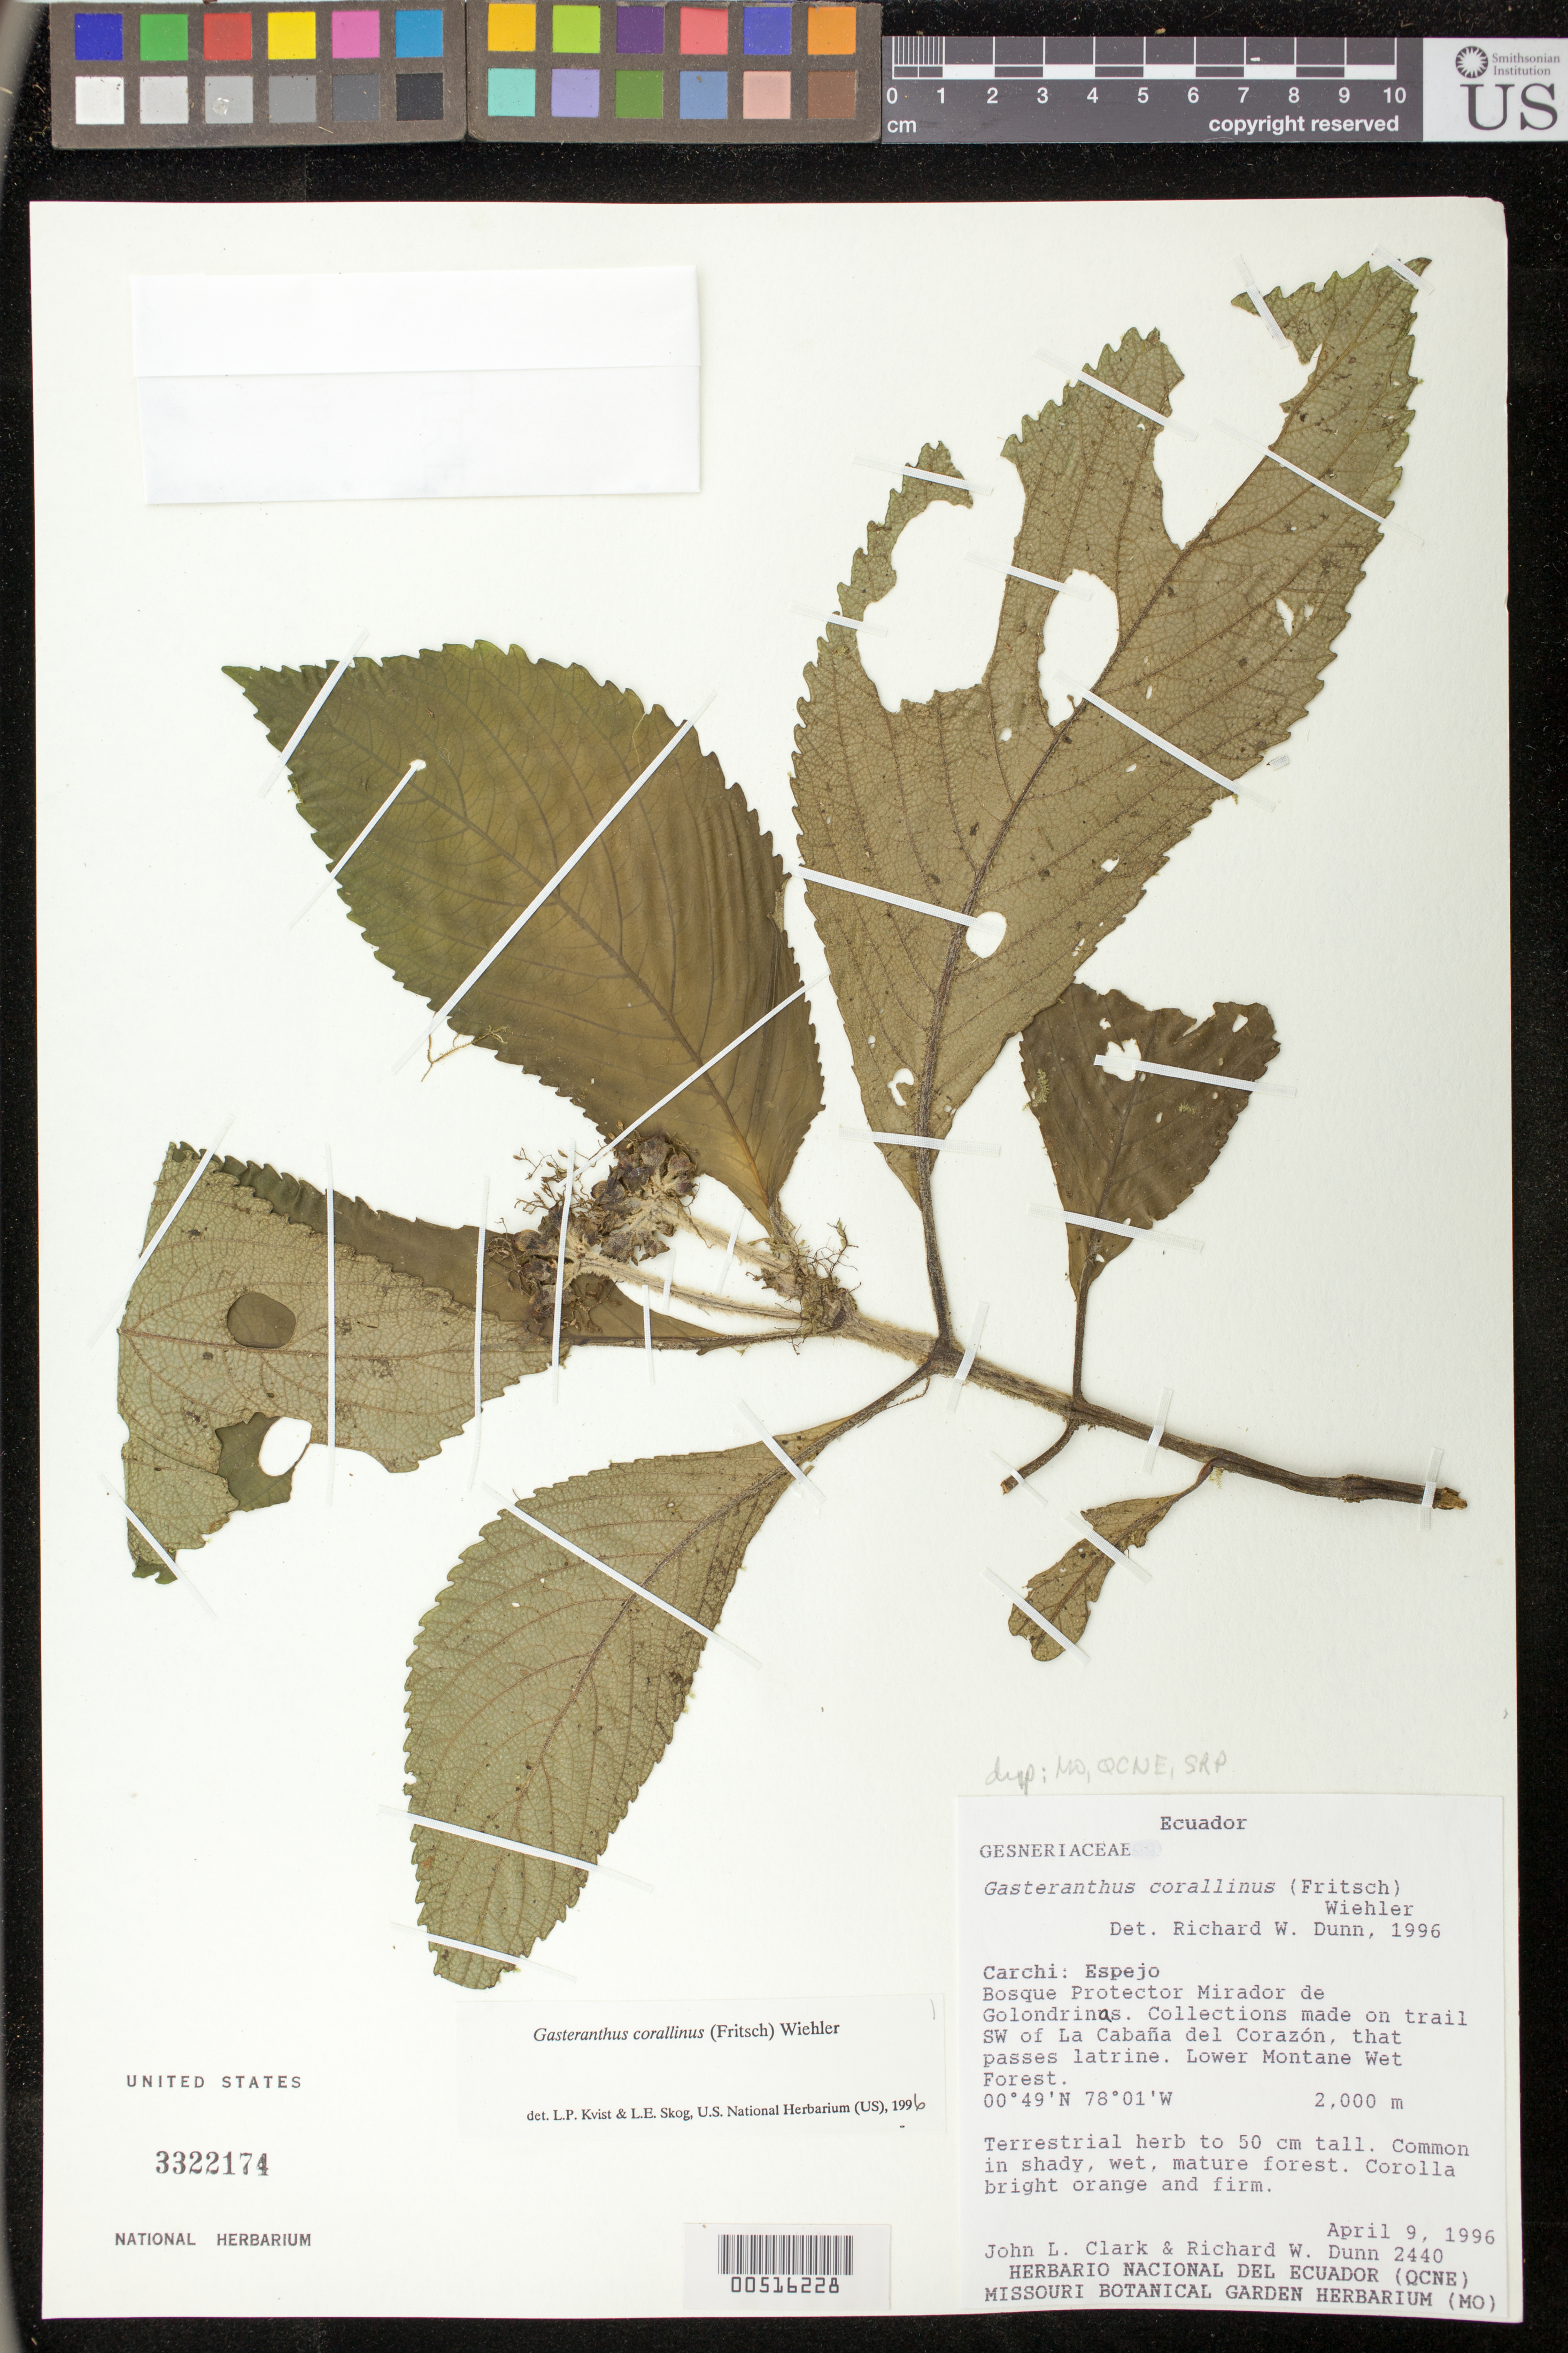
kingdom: Plantae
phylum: Tracheophyta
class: Magnoliopsida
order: Lamiales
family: Gesneriaceae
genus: Gasteranthus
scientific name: Gasteranthus corallinus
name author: (Fritsch) Wiehler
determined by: Skog, Laurence E.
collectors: J. L. Clark & R. Dunn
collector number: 2440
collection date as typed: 09 Apr 1996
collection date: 1996-04-09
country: Ecuador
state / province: Carchi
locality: Espejo; Bosque Protector Mirador de Golondrinas; trail SW of La Cabaña del Corazón, that passes latrine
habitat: Lower montane wet forest; in shady, wet, mature forest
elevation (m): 2000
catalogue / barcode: US 3322174